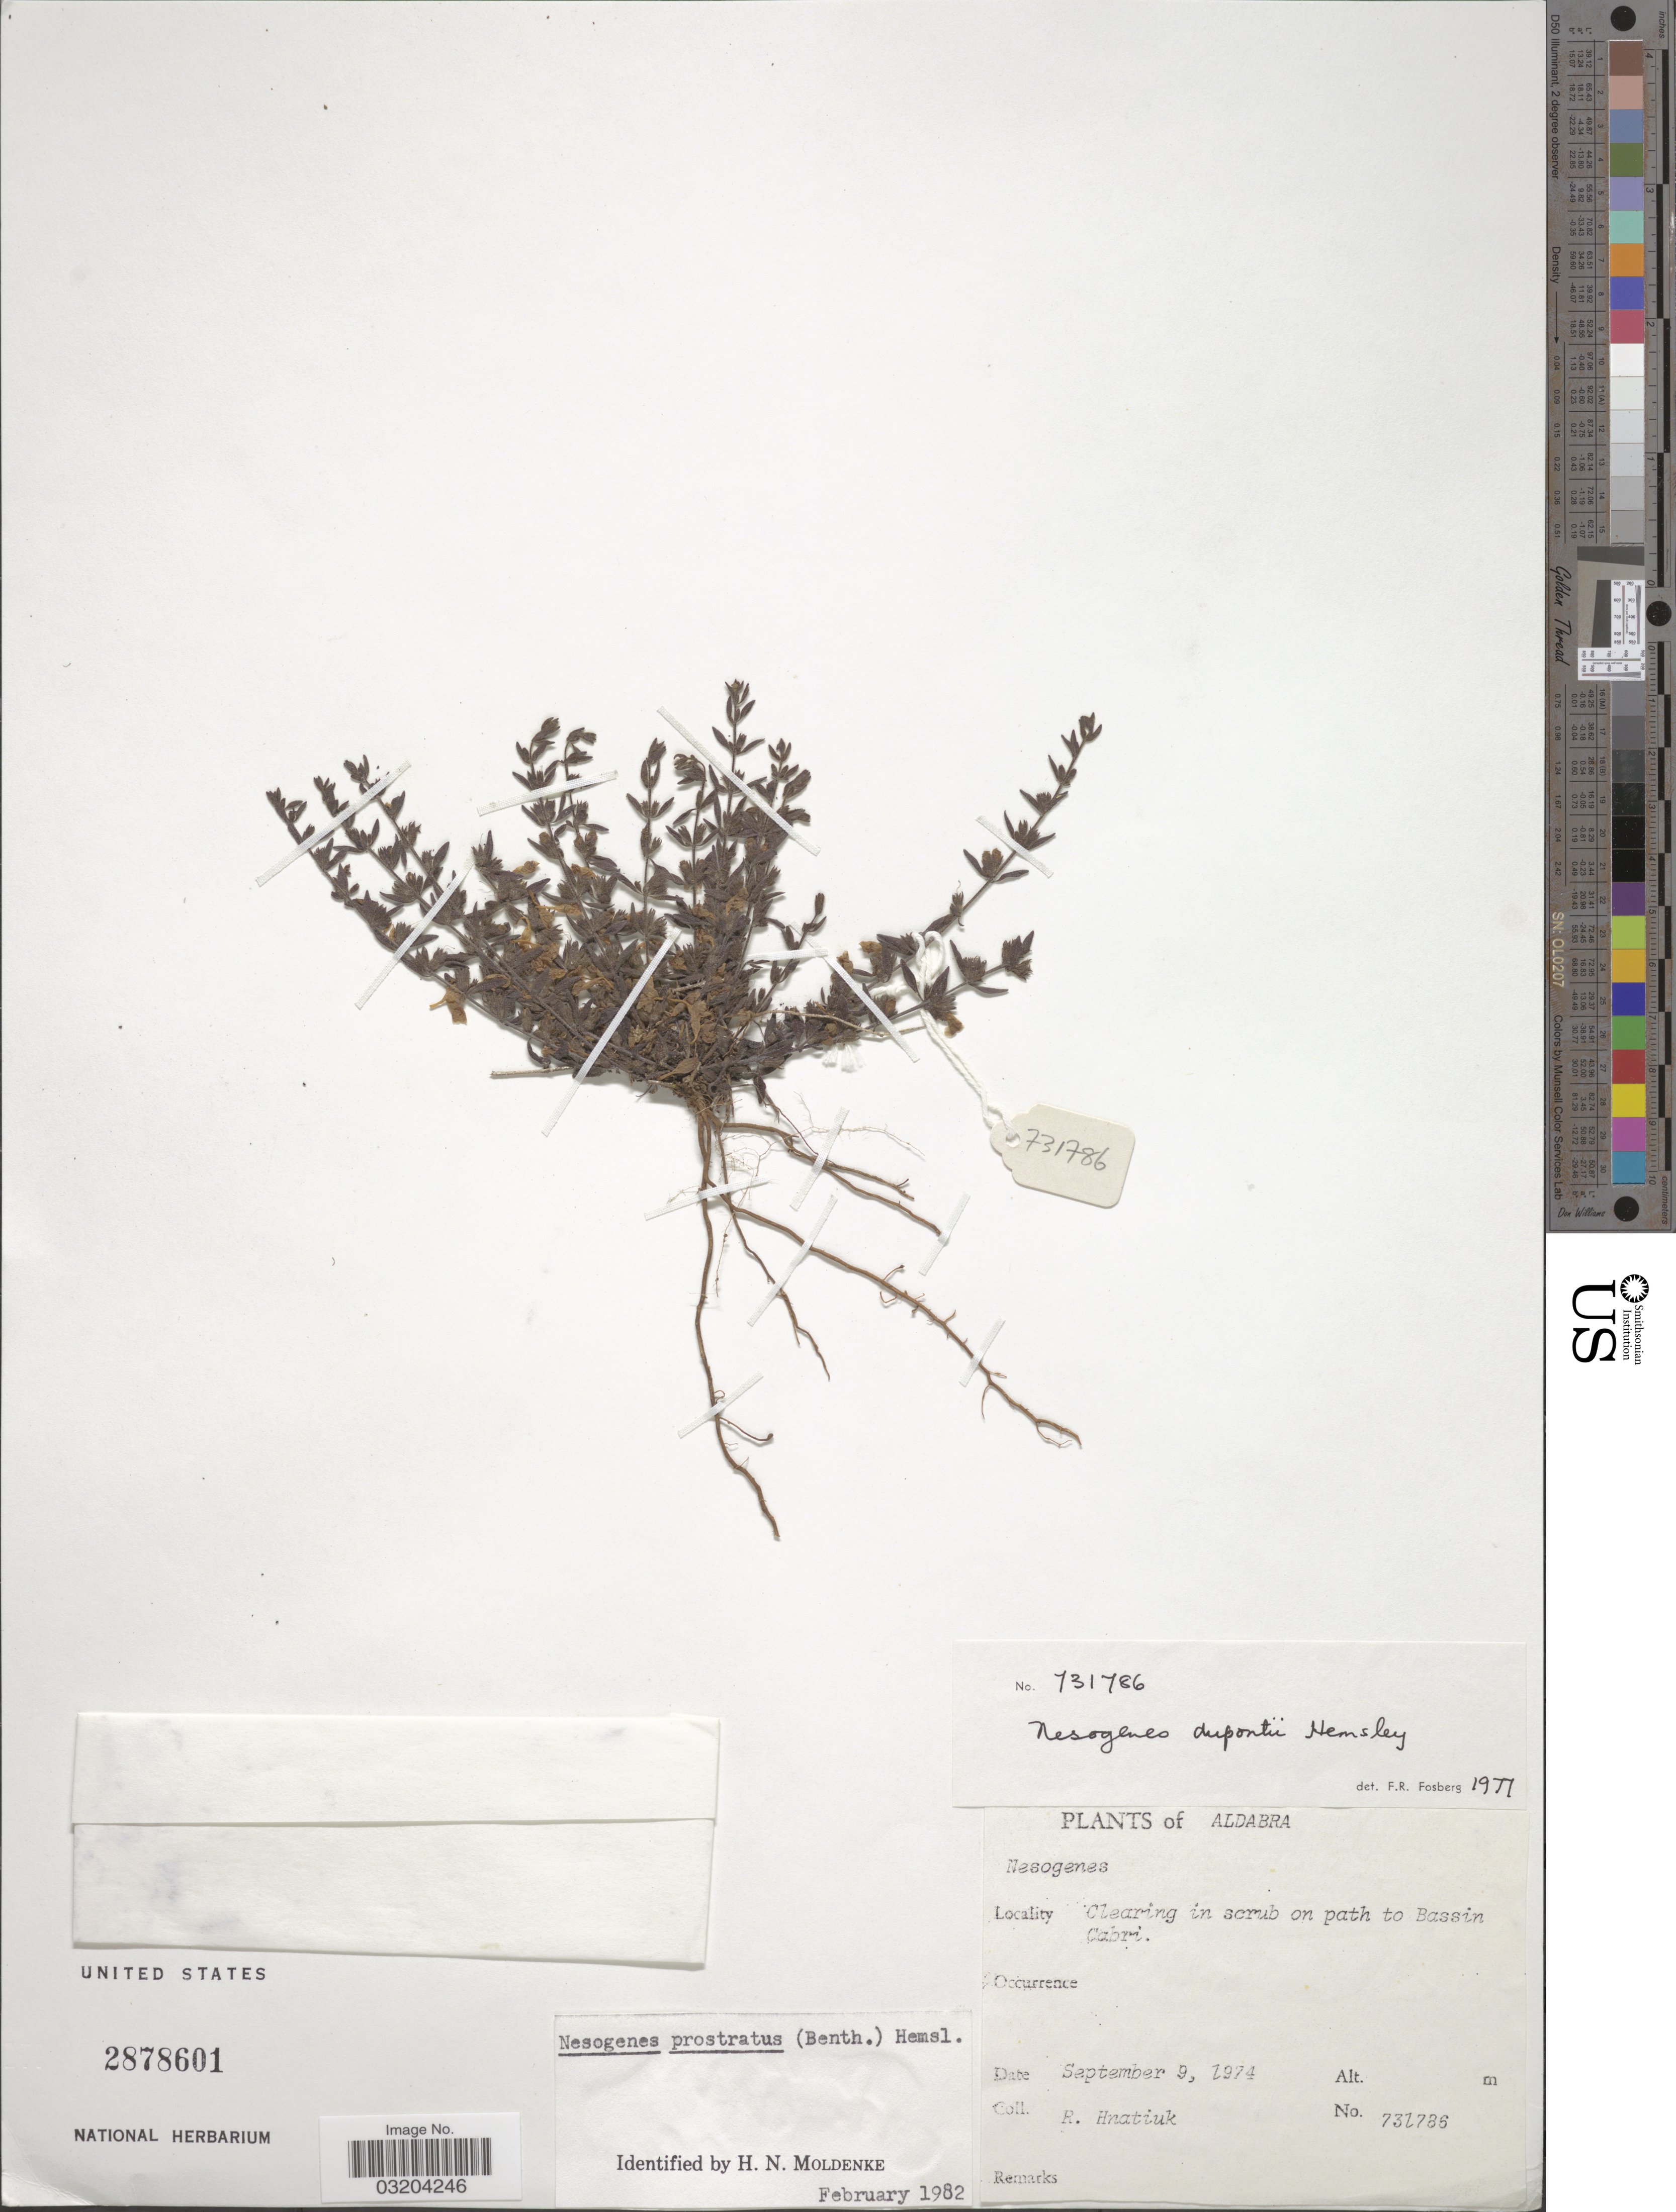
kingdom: Plantae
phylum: Tracheophyta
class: Magnoliopsida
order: Lamiales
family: Orobanchaceae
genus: Nesogenes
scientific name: Nesogenes prostrata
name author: (Benth.) Hemsl.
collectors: R. Hnatiuk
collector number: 731786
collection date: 1974-09-09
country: Seychelles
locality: Aldabra. Clearing in scrub on path to Bassin Cabri.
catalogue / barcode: US 2878601